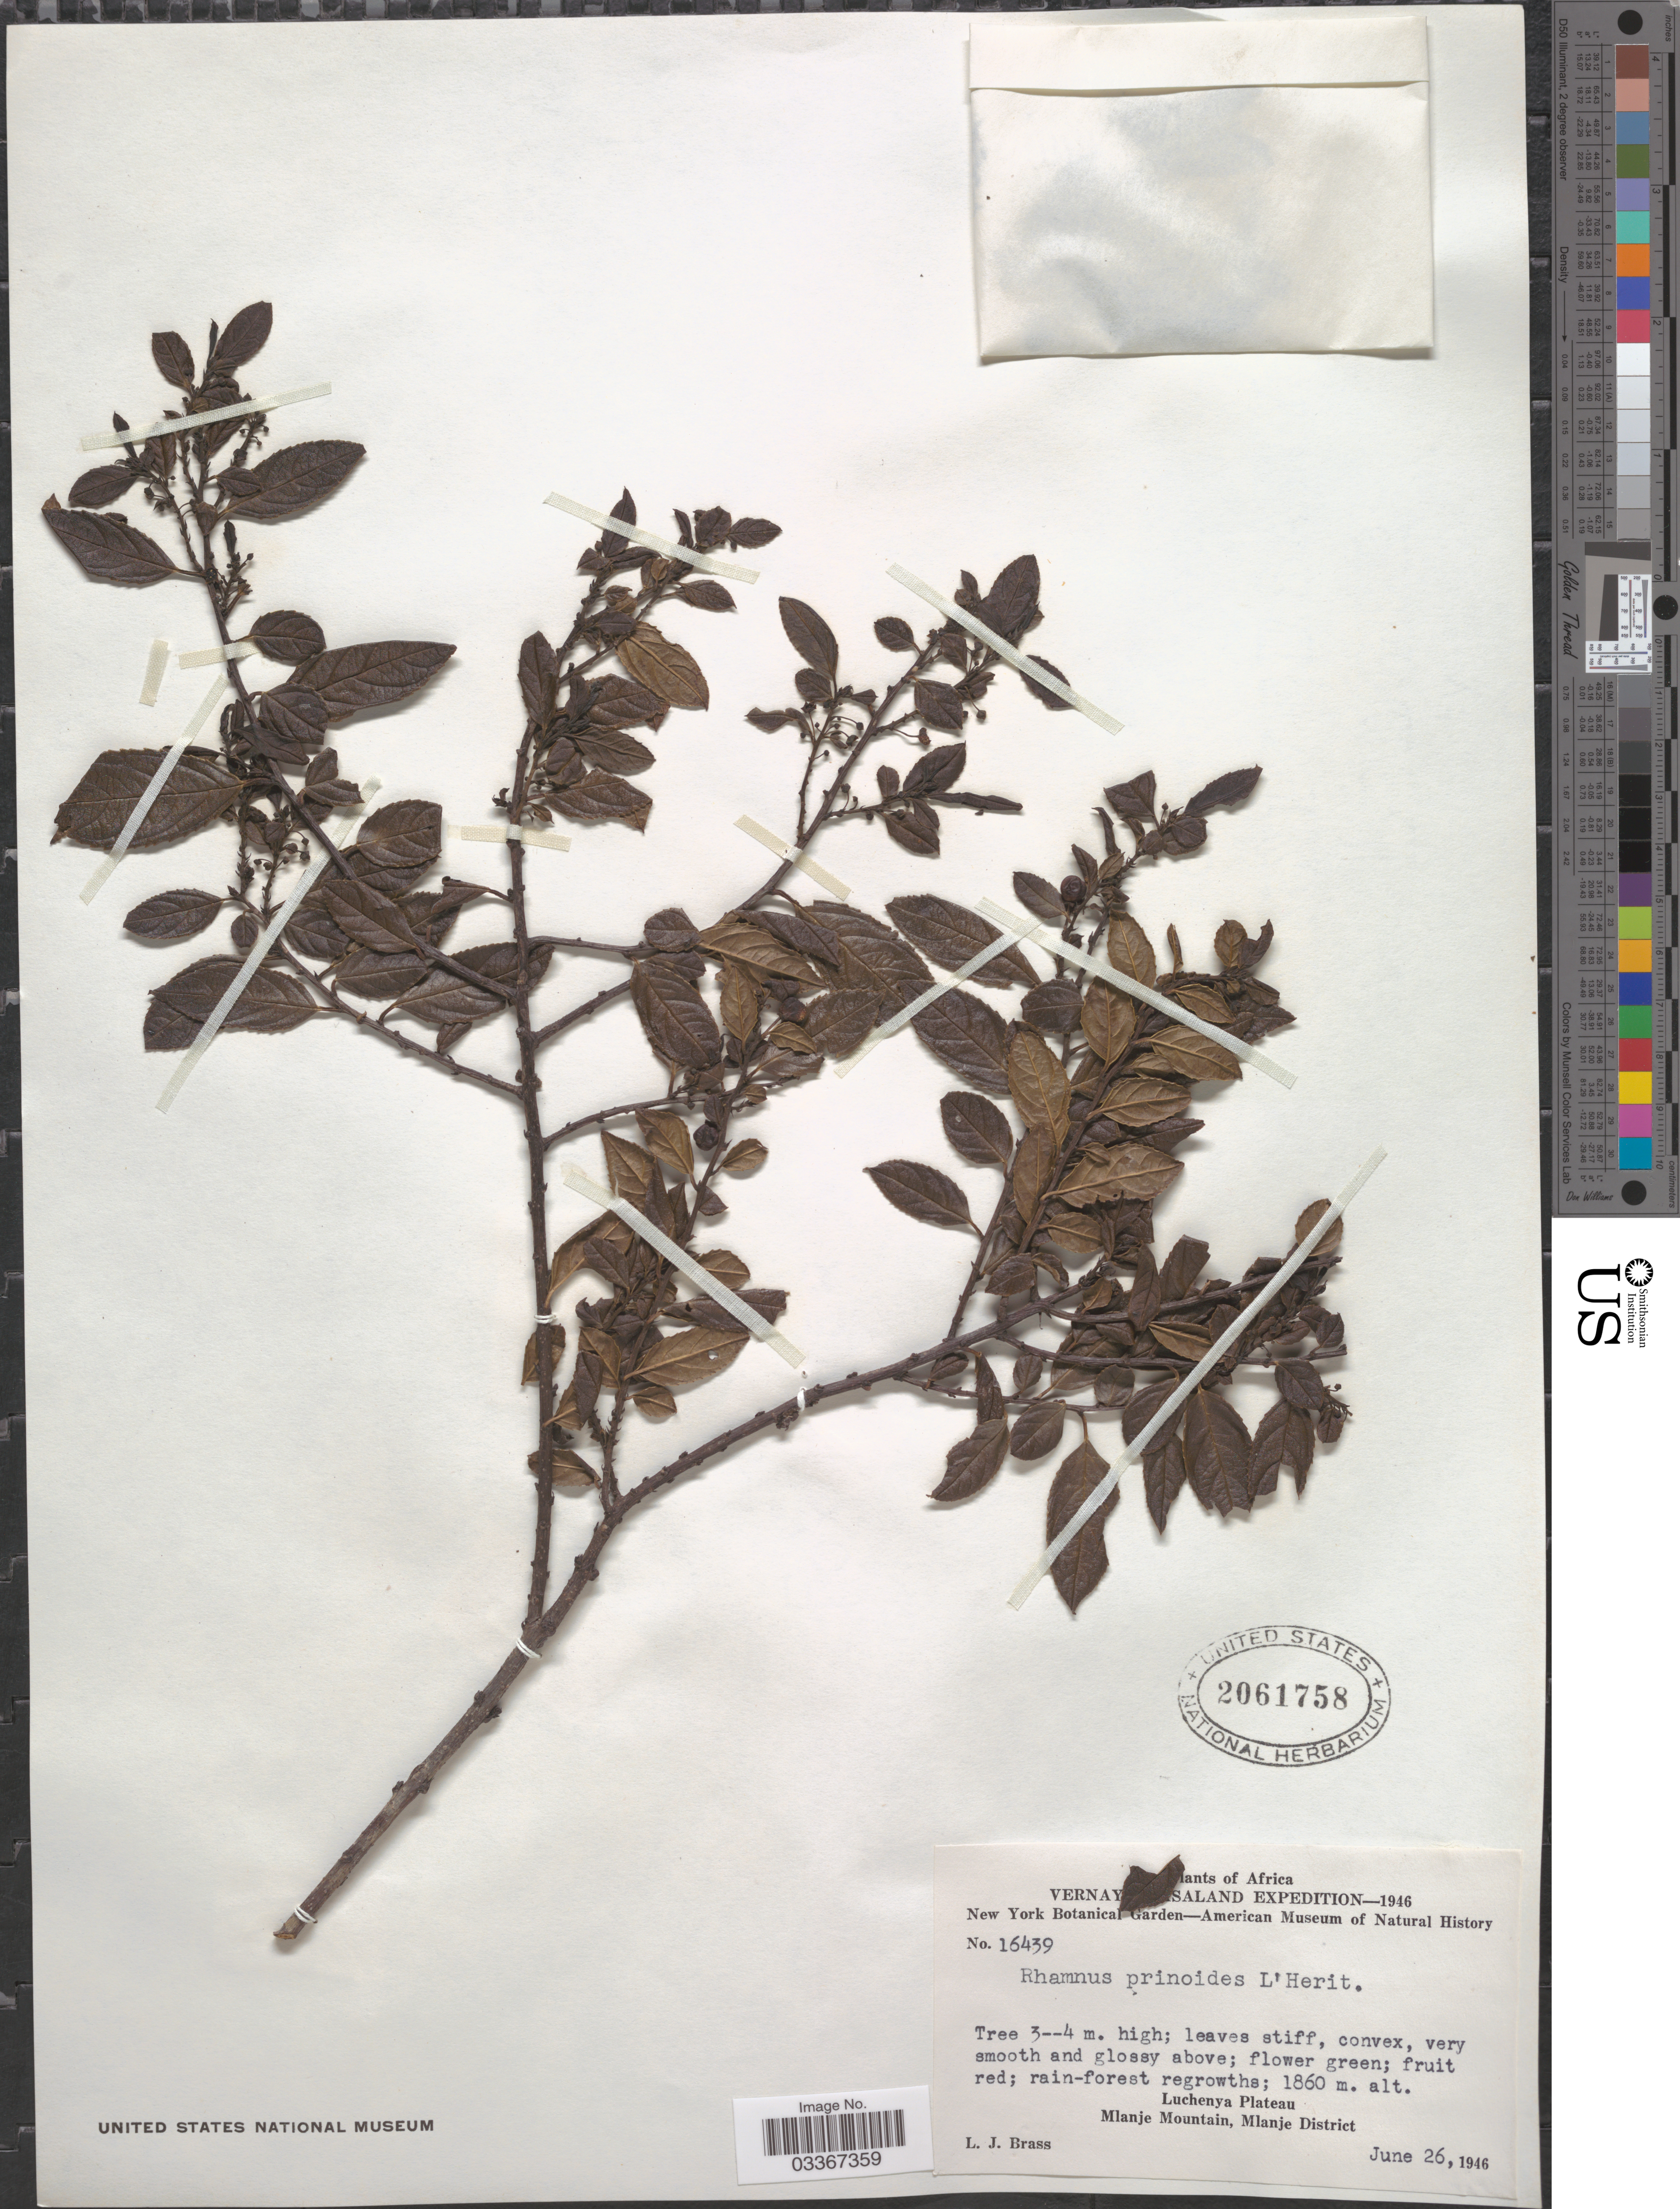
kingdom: Plantae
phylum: Tracheophyta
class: Magnoliopsida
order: Rosales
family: Rhamnaceae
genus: Rhamnus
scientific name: Rhamnus prinoides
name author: L'Hér.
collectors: L. J. Brass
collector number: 16439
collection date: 1946-06-26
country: Malawi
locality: Luchenya Plateau. Mlanje Mountain, Mlanje District.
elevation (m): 1860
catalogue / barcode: US 2061758